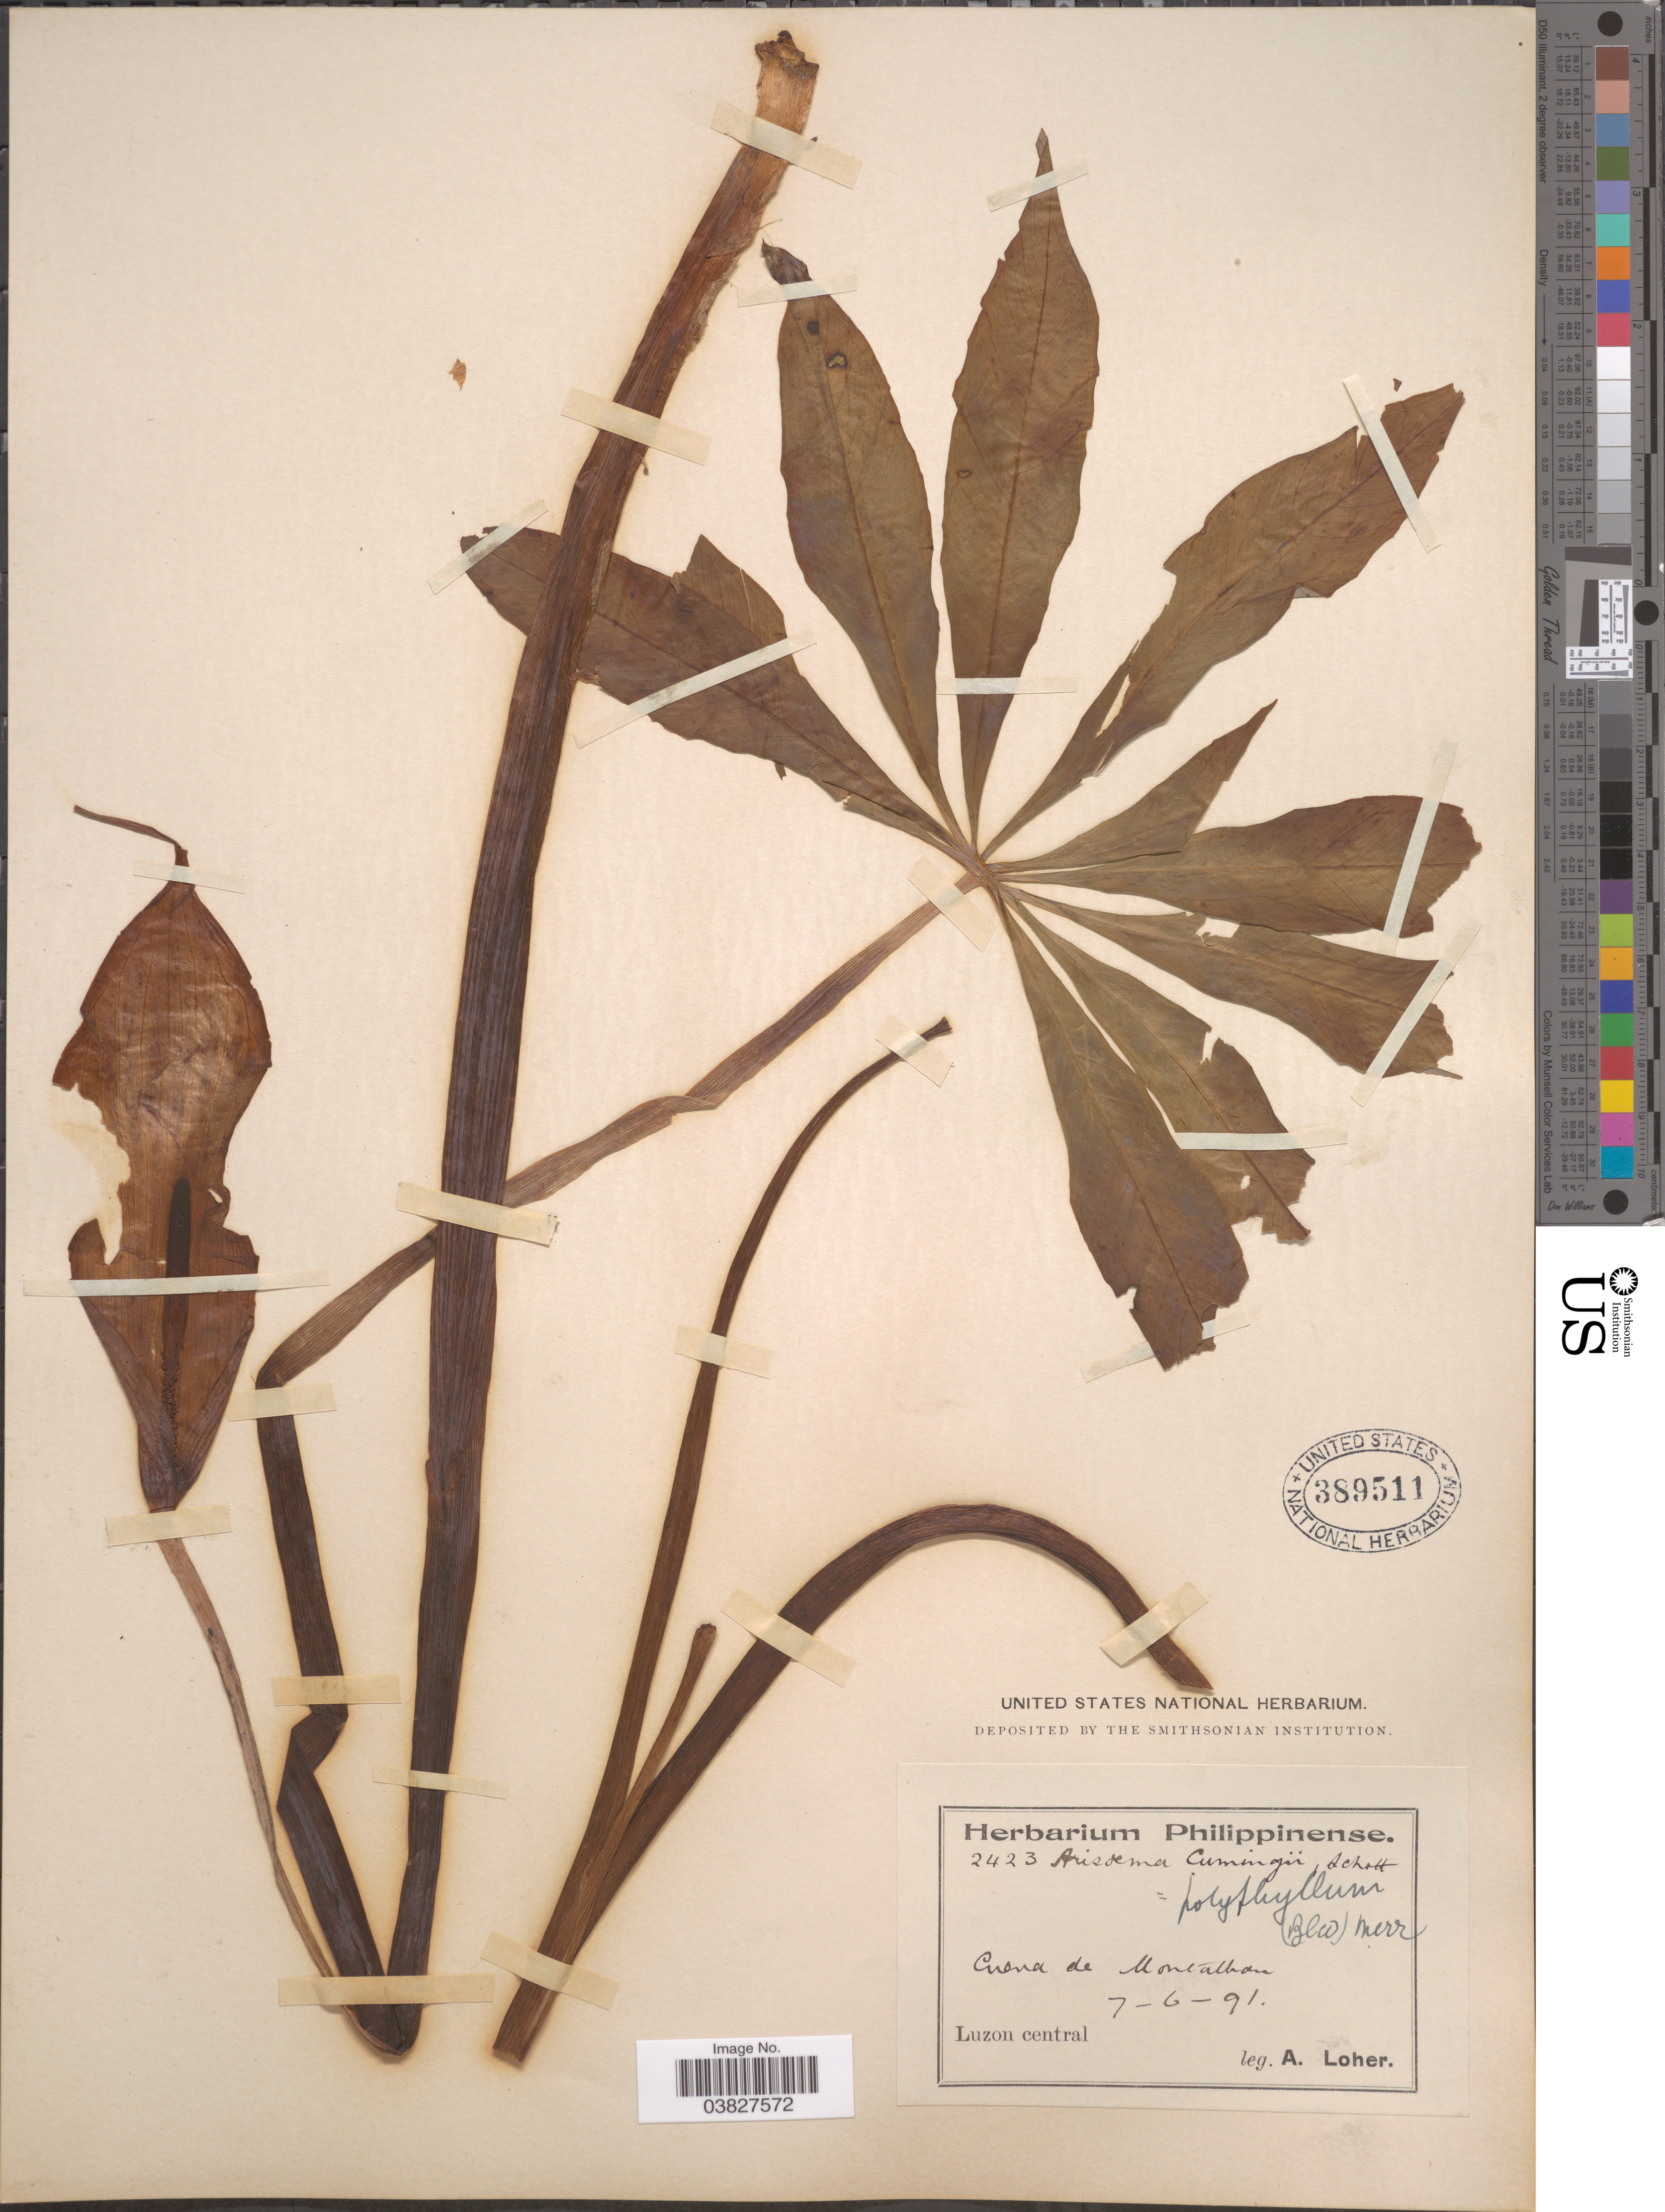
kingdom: Plantae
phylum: Tracheophyta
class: Liliopsida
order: Alismatales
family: Araceae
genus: Arisaema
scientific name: Arisaema polyphyllum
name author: (Blanco) Merr.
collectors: A. Loher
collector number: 2423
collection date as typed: Transcribed d/m/y: 7/6/91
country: Philippines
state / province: Central Luzon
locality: Cueva de Montalban, Luzon central.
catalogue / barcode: US 389511